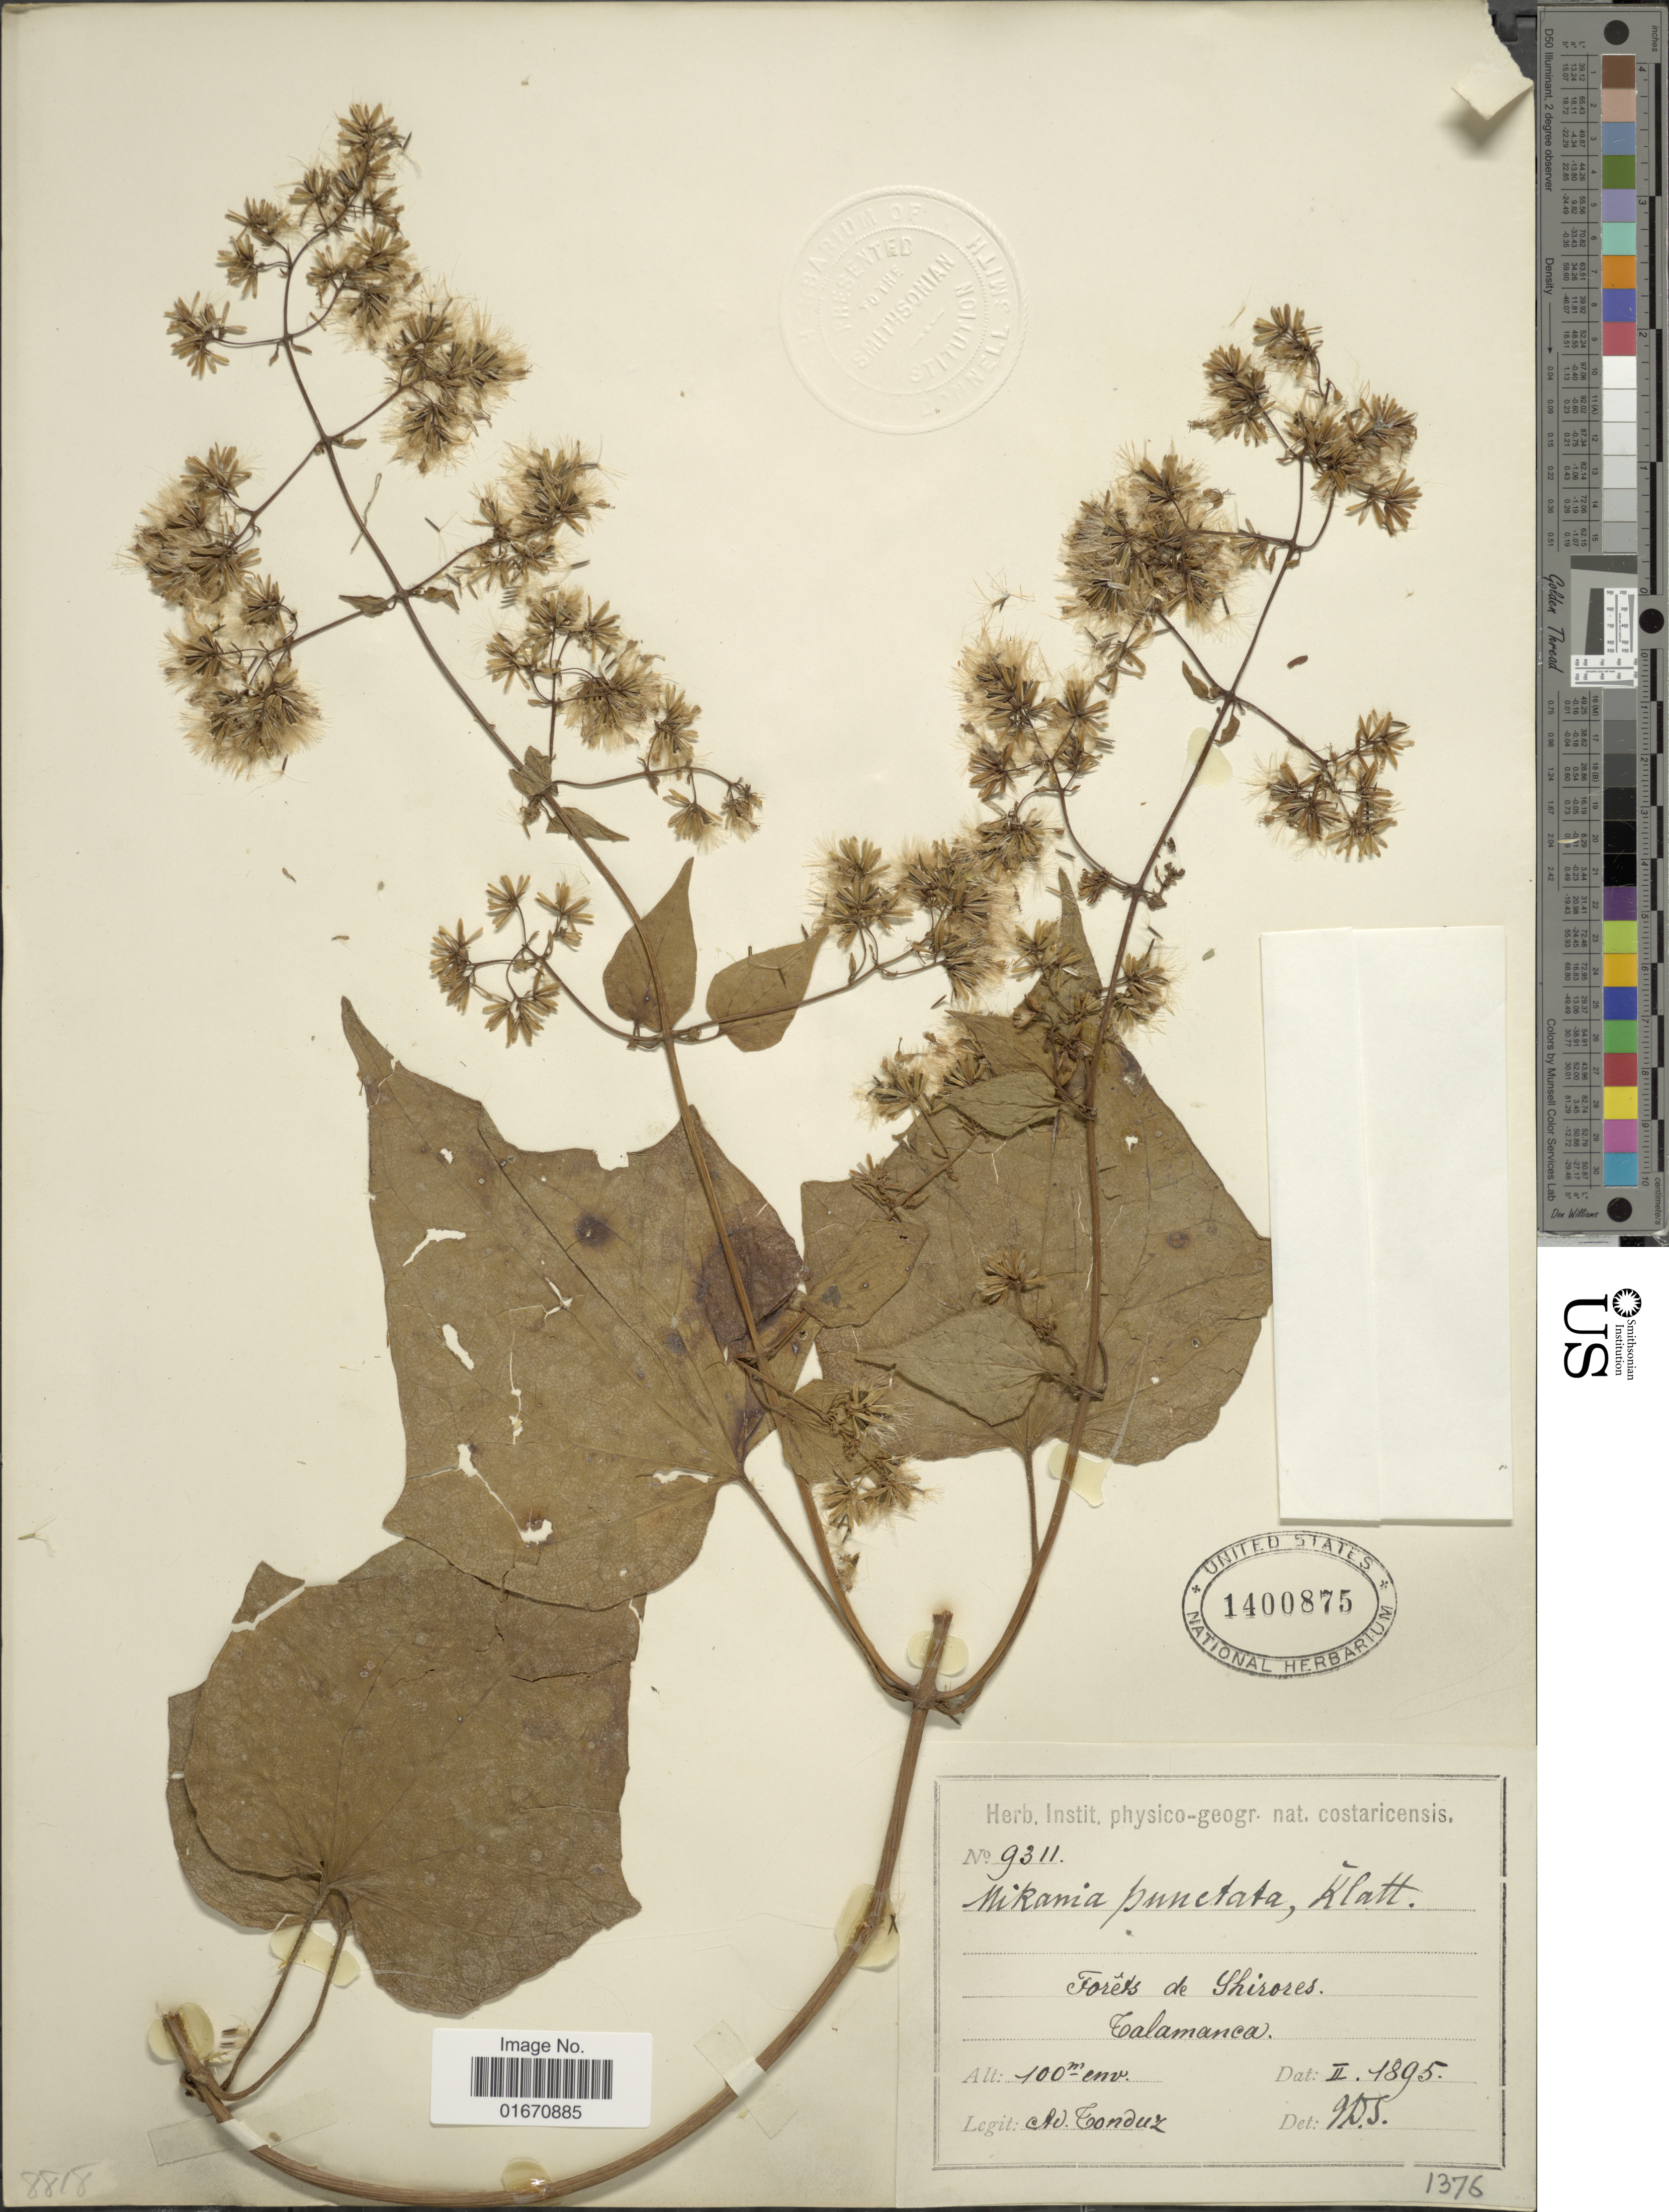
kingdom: Plantae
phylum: Tracheophyta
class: Magnoliopsida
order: Asterales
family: Asteraceae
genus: Mikania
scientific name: Mikania vitifolia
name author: DC.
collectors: A. Tonduz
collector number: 9311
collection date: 1895-02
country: Costa Rica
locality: Forets de Shirores, Talamanca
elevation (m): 100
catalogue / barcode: US 1400875